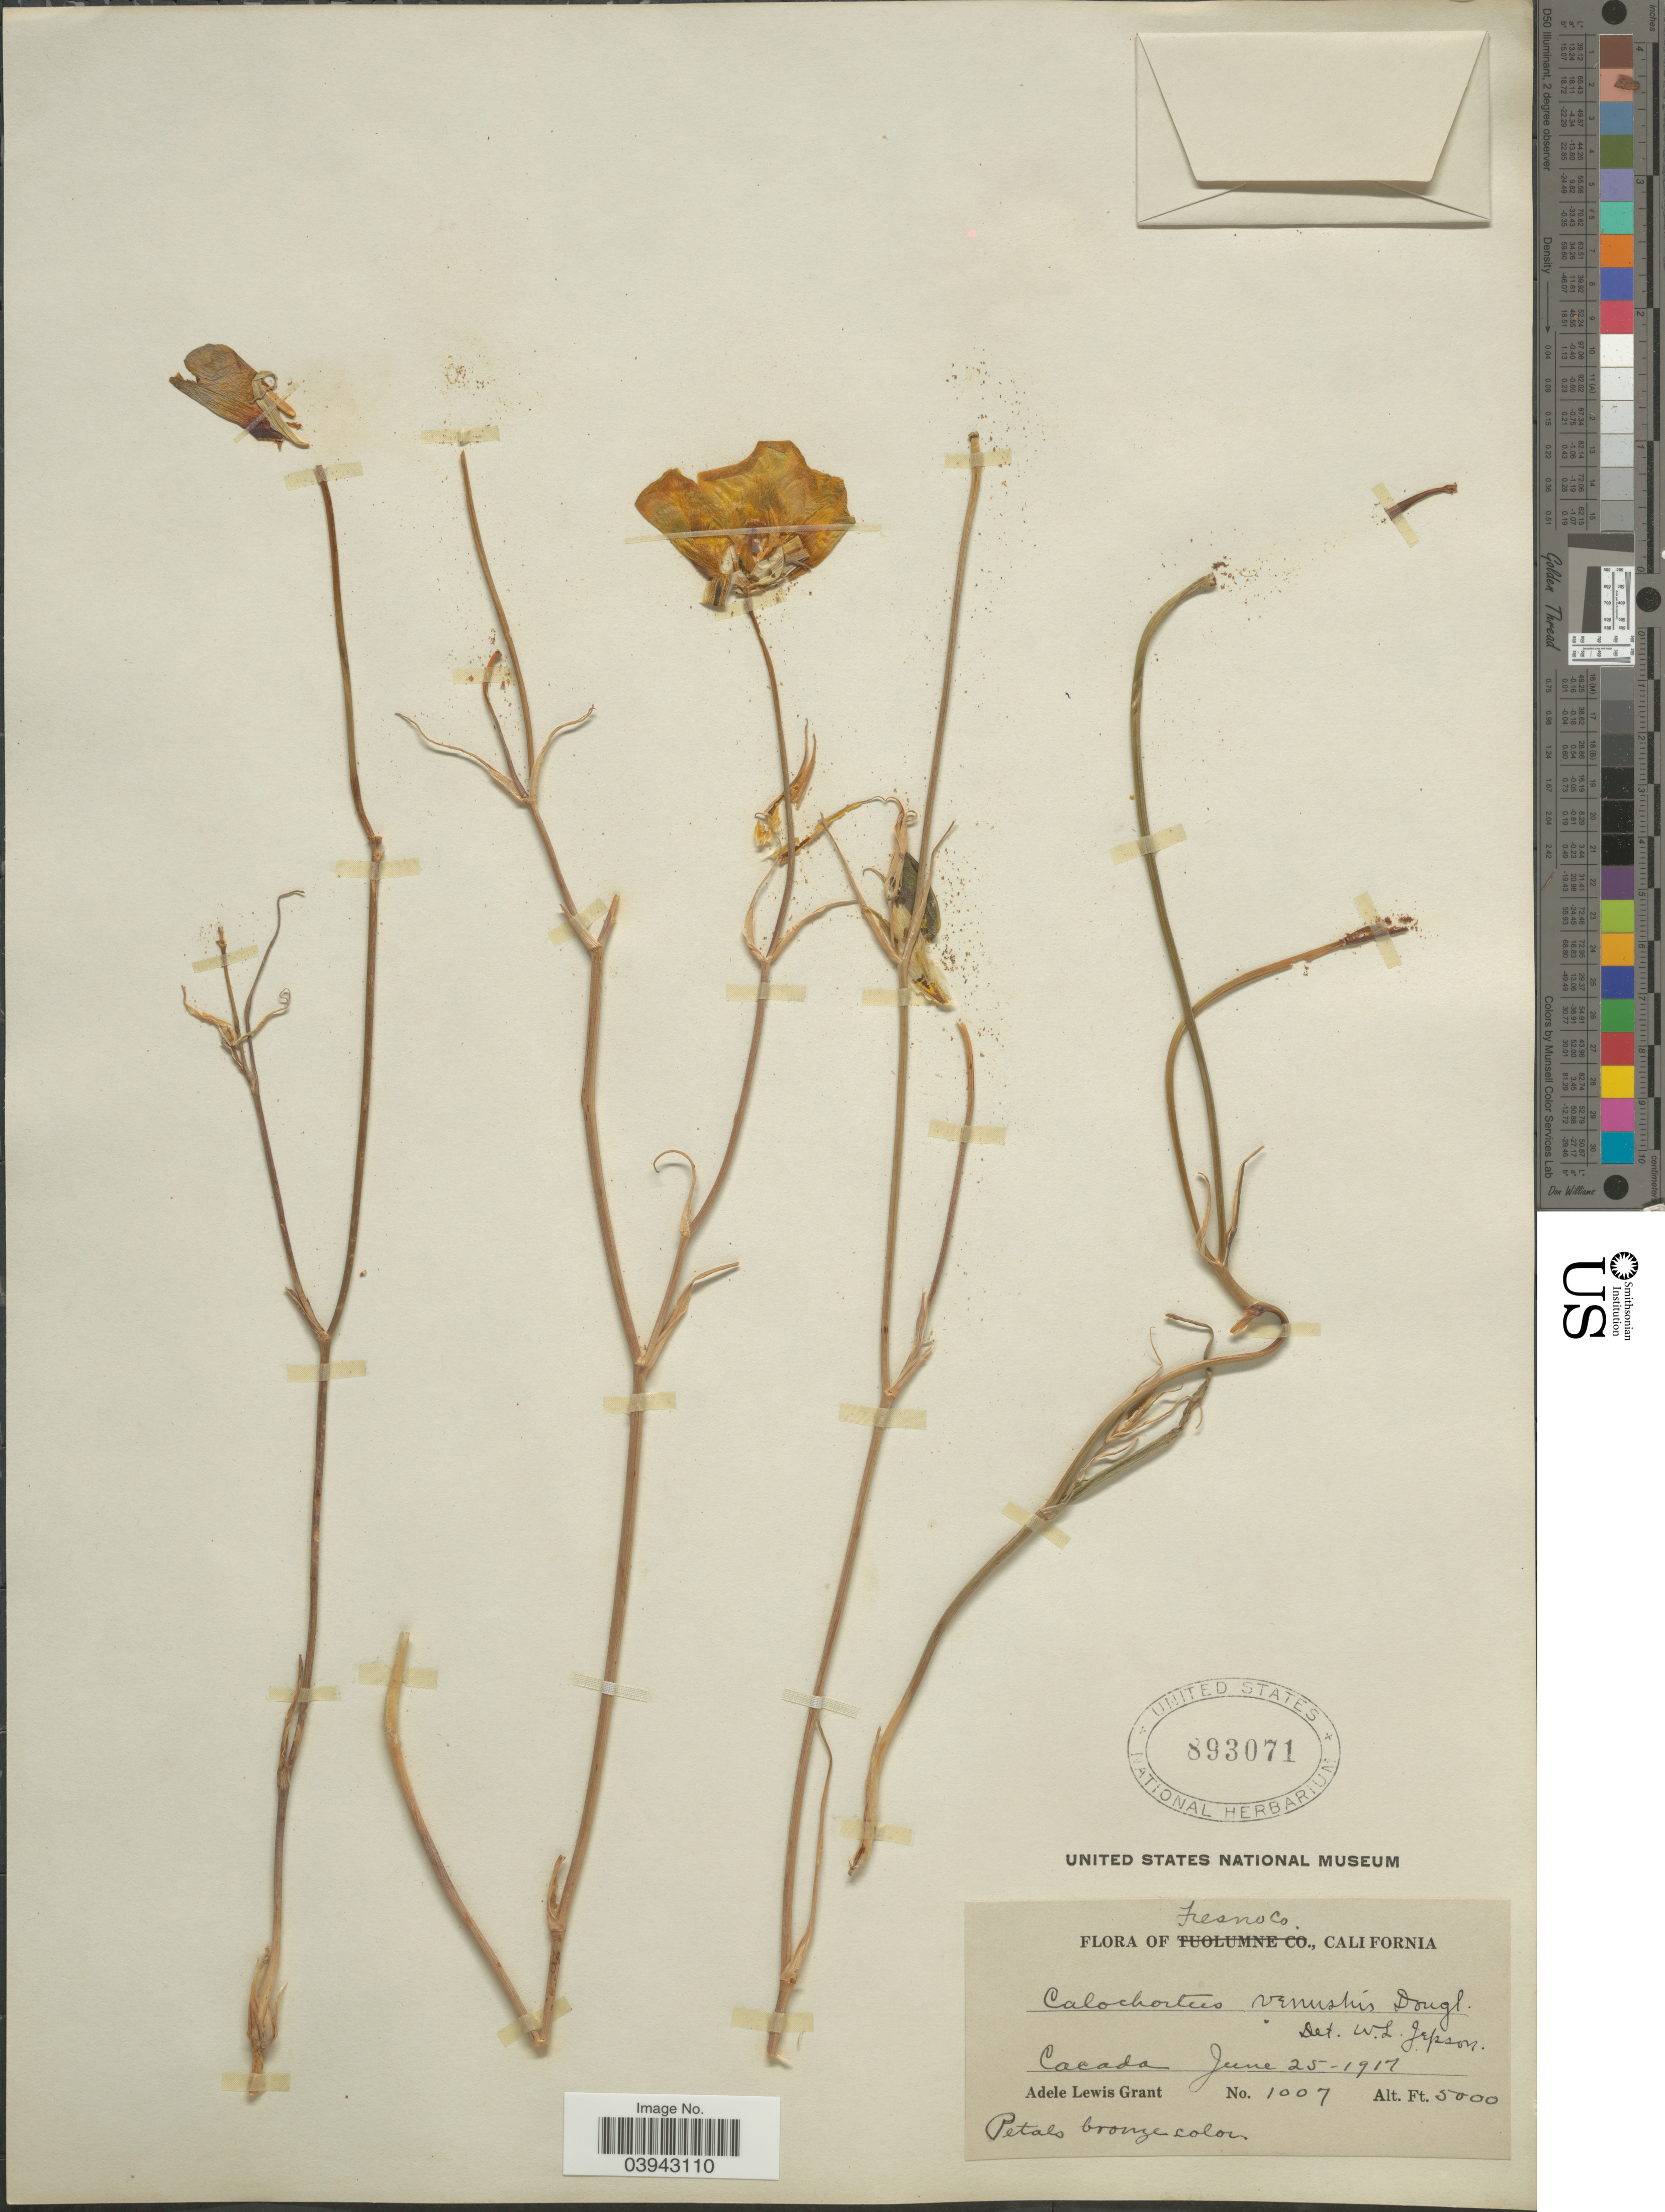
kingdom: Plantae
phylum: Tracheophyta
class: Liliopsida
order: Liliales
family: Liliaceae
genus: Calochortus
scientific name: Calochortus venustus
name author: Douglas ex Benth.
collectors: A. L. Grant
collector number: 1007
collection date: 1917-06-25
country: United States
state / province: California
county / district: Fresno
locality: Fresno Co. Cacada.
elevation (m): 1524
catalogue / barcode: US 893071